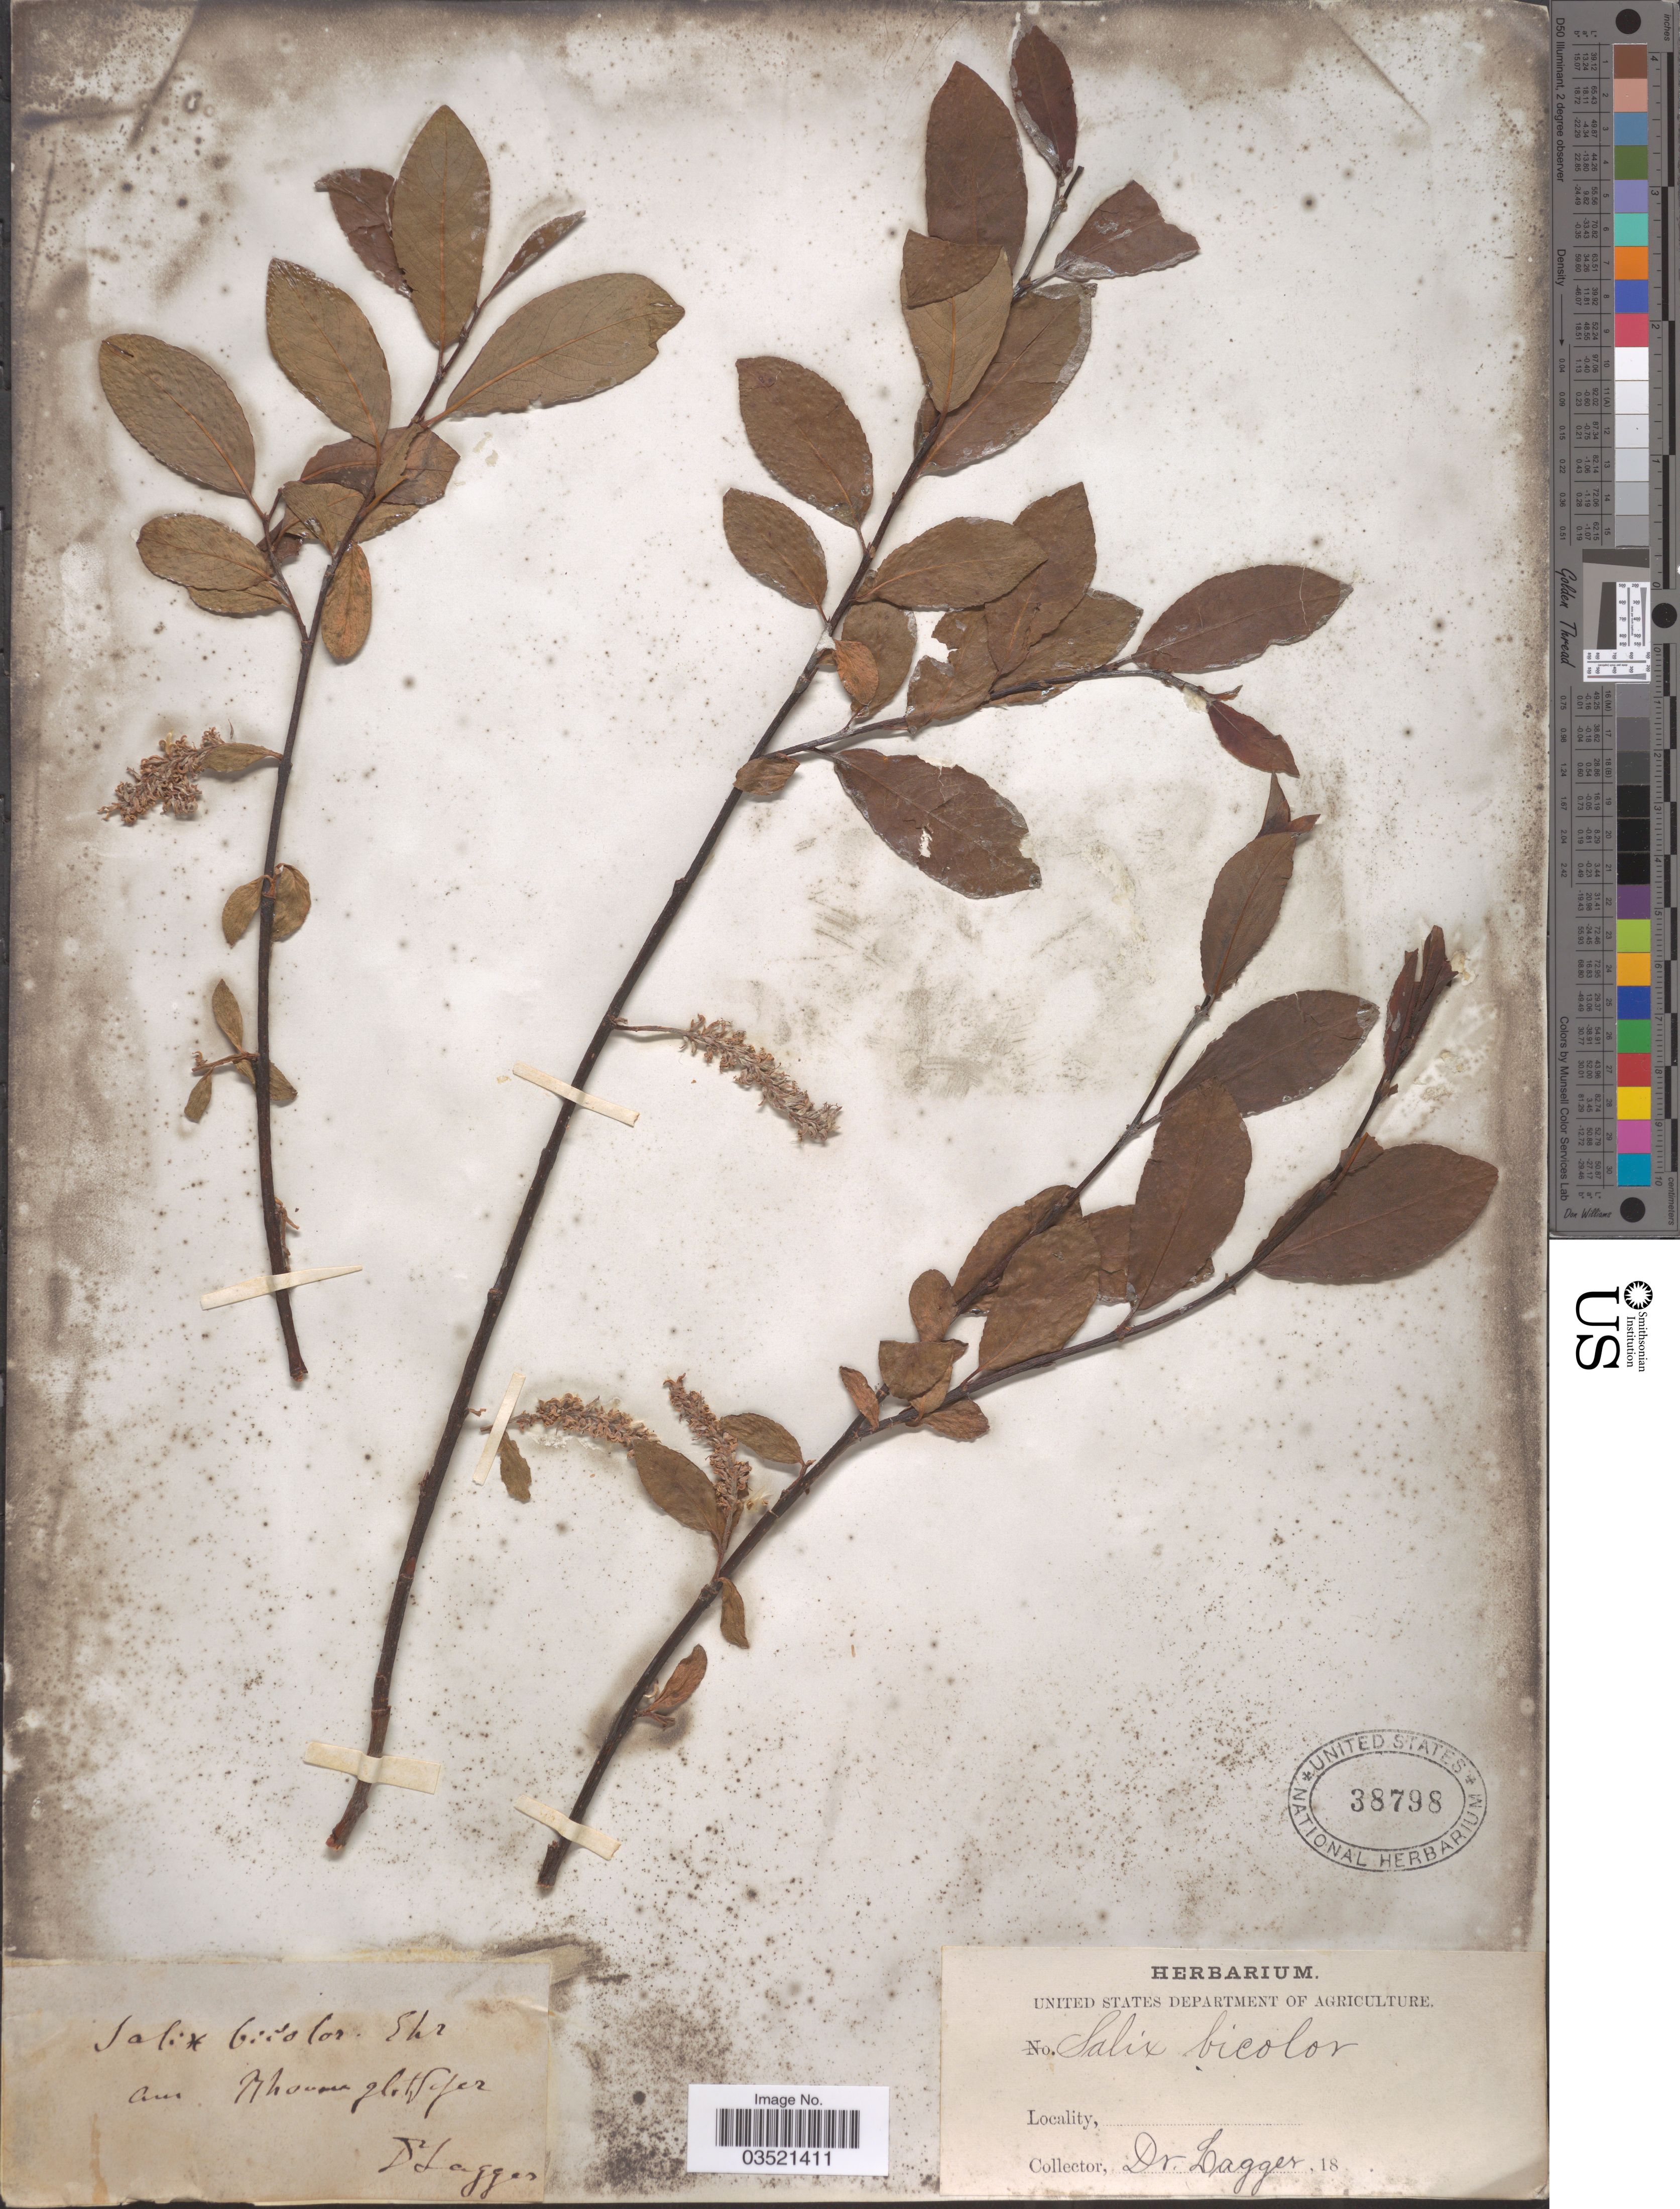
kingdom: Plantae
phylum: Tracheophyta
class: Magnoliopsida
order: Malpighiales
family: Salicaceae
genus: Salix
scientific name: Salix bicolor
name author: Willd.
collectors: F. J. Lagger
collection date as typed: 18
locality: Am Rhoumglatjer. [interpreted]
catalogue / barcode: US 38798